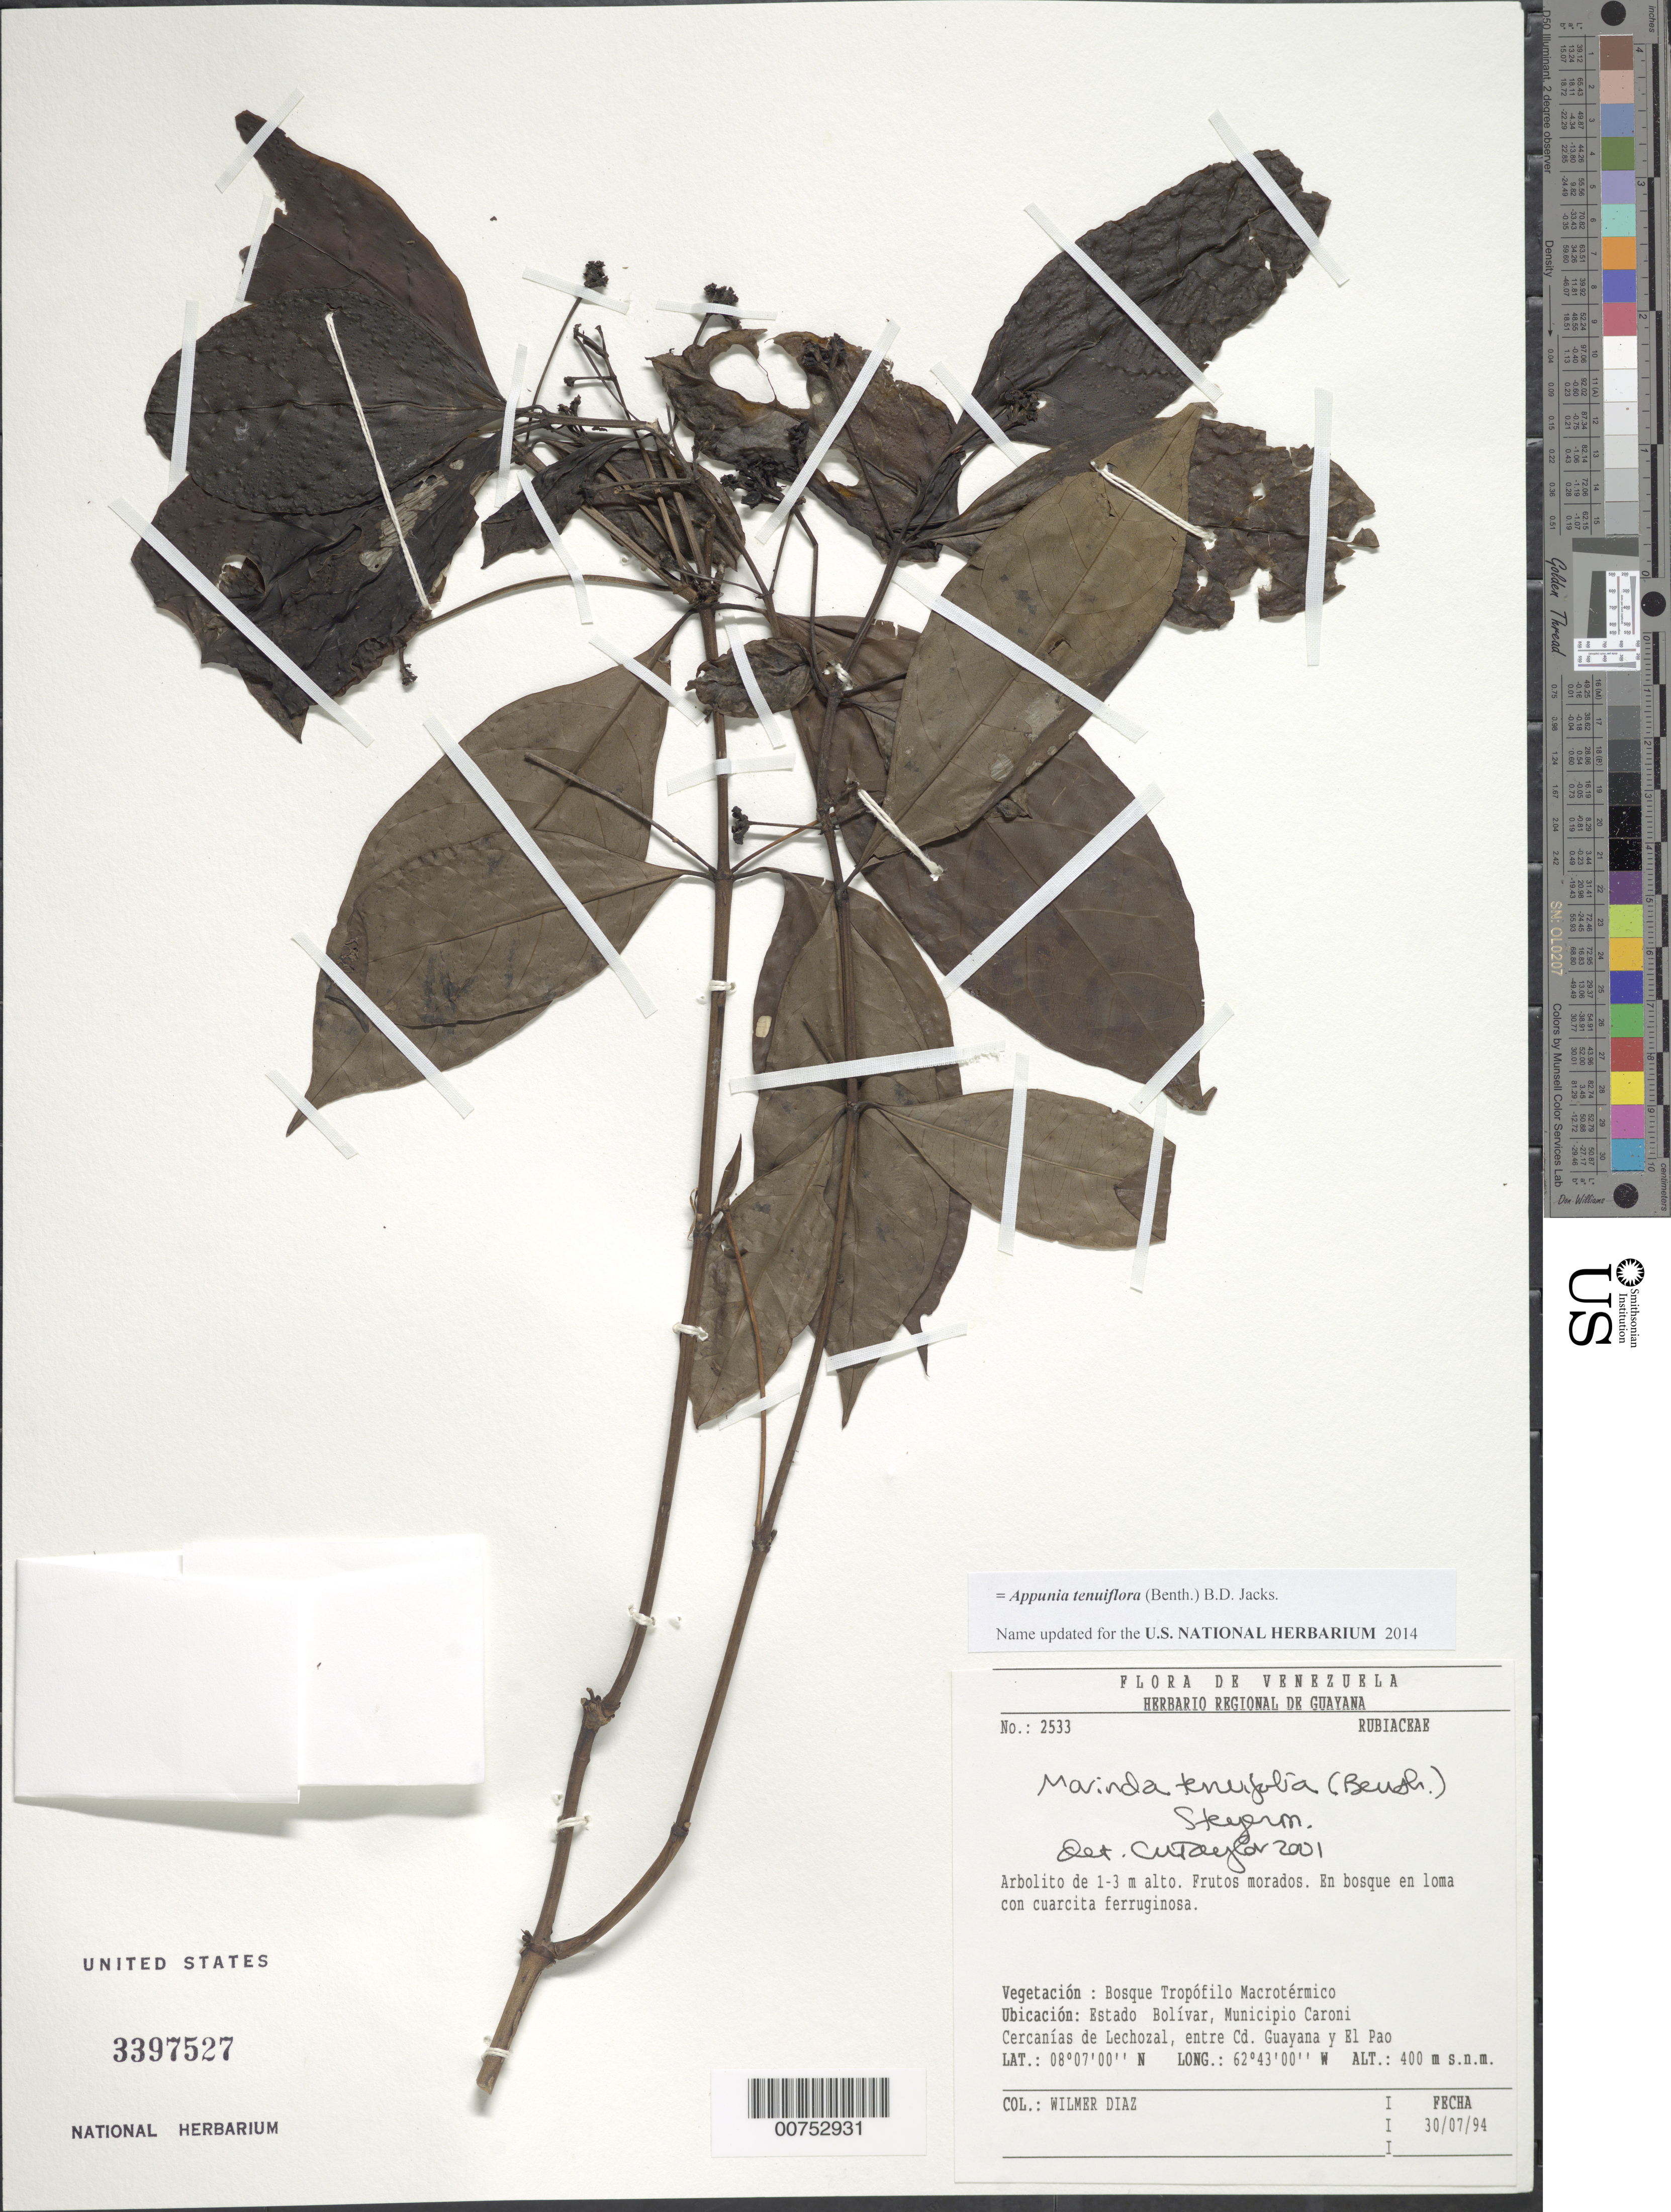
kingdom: Plantae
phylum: Tracheophyta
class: Magnoliopsida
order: Gentianales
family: Rubiaceae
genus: Appunia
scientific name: Appunia tenuiflora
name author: (Benth.) Hook. f. ex B.D. Jacks.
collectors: W. Díaz P.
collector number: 2533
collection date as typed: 30-Jul-94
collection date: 1994-07-30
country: Venezuela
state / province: Bolívar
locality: Mun. Caroní, Lechozal, entre Cd. Guayana y El Pao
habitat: Bosque en loma con cuarcita ferruginosa; bosque tropofilo macrotermico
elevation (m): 400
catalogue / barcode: US 3397527